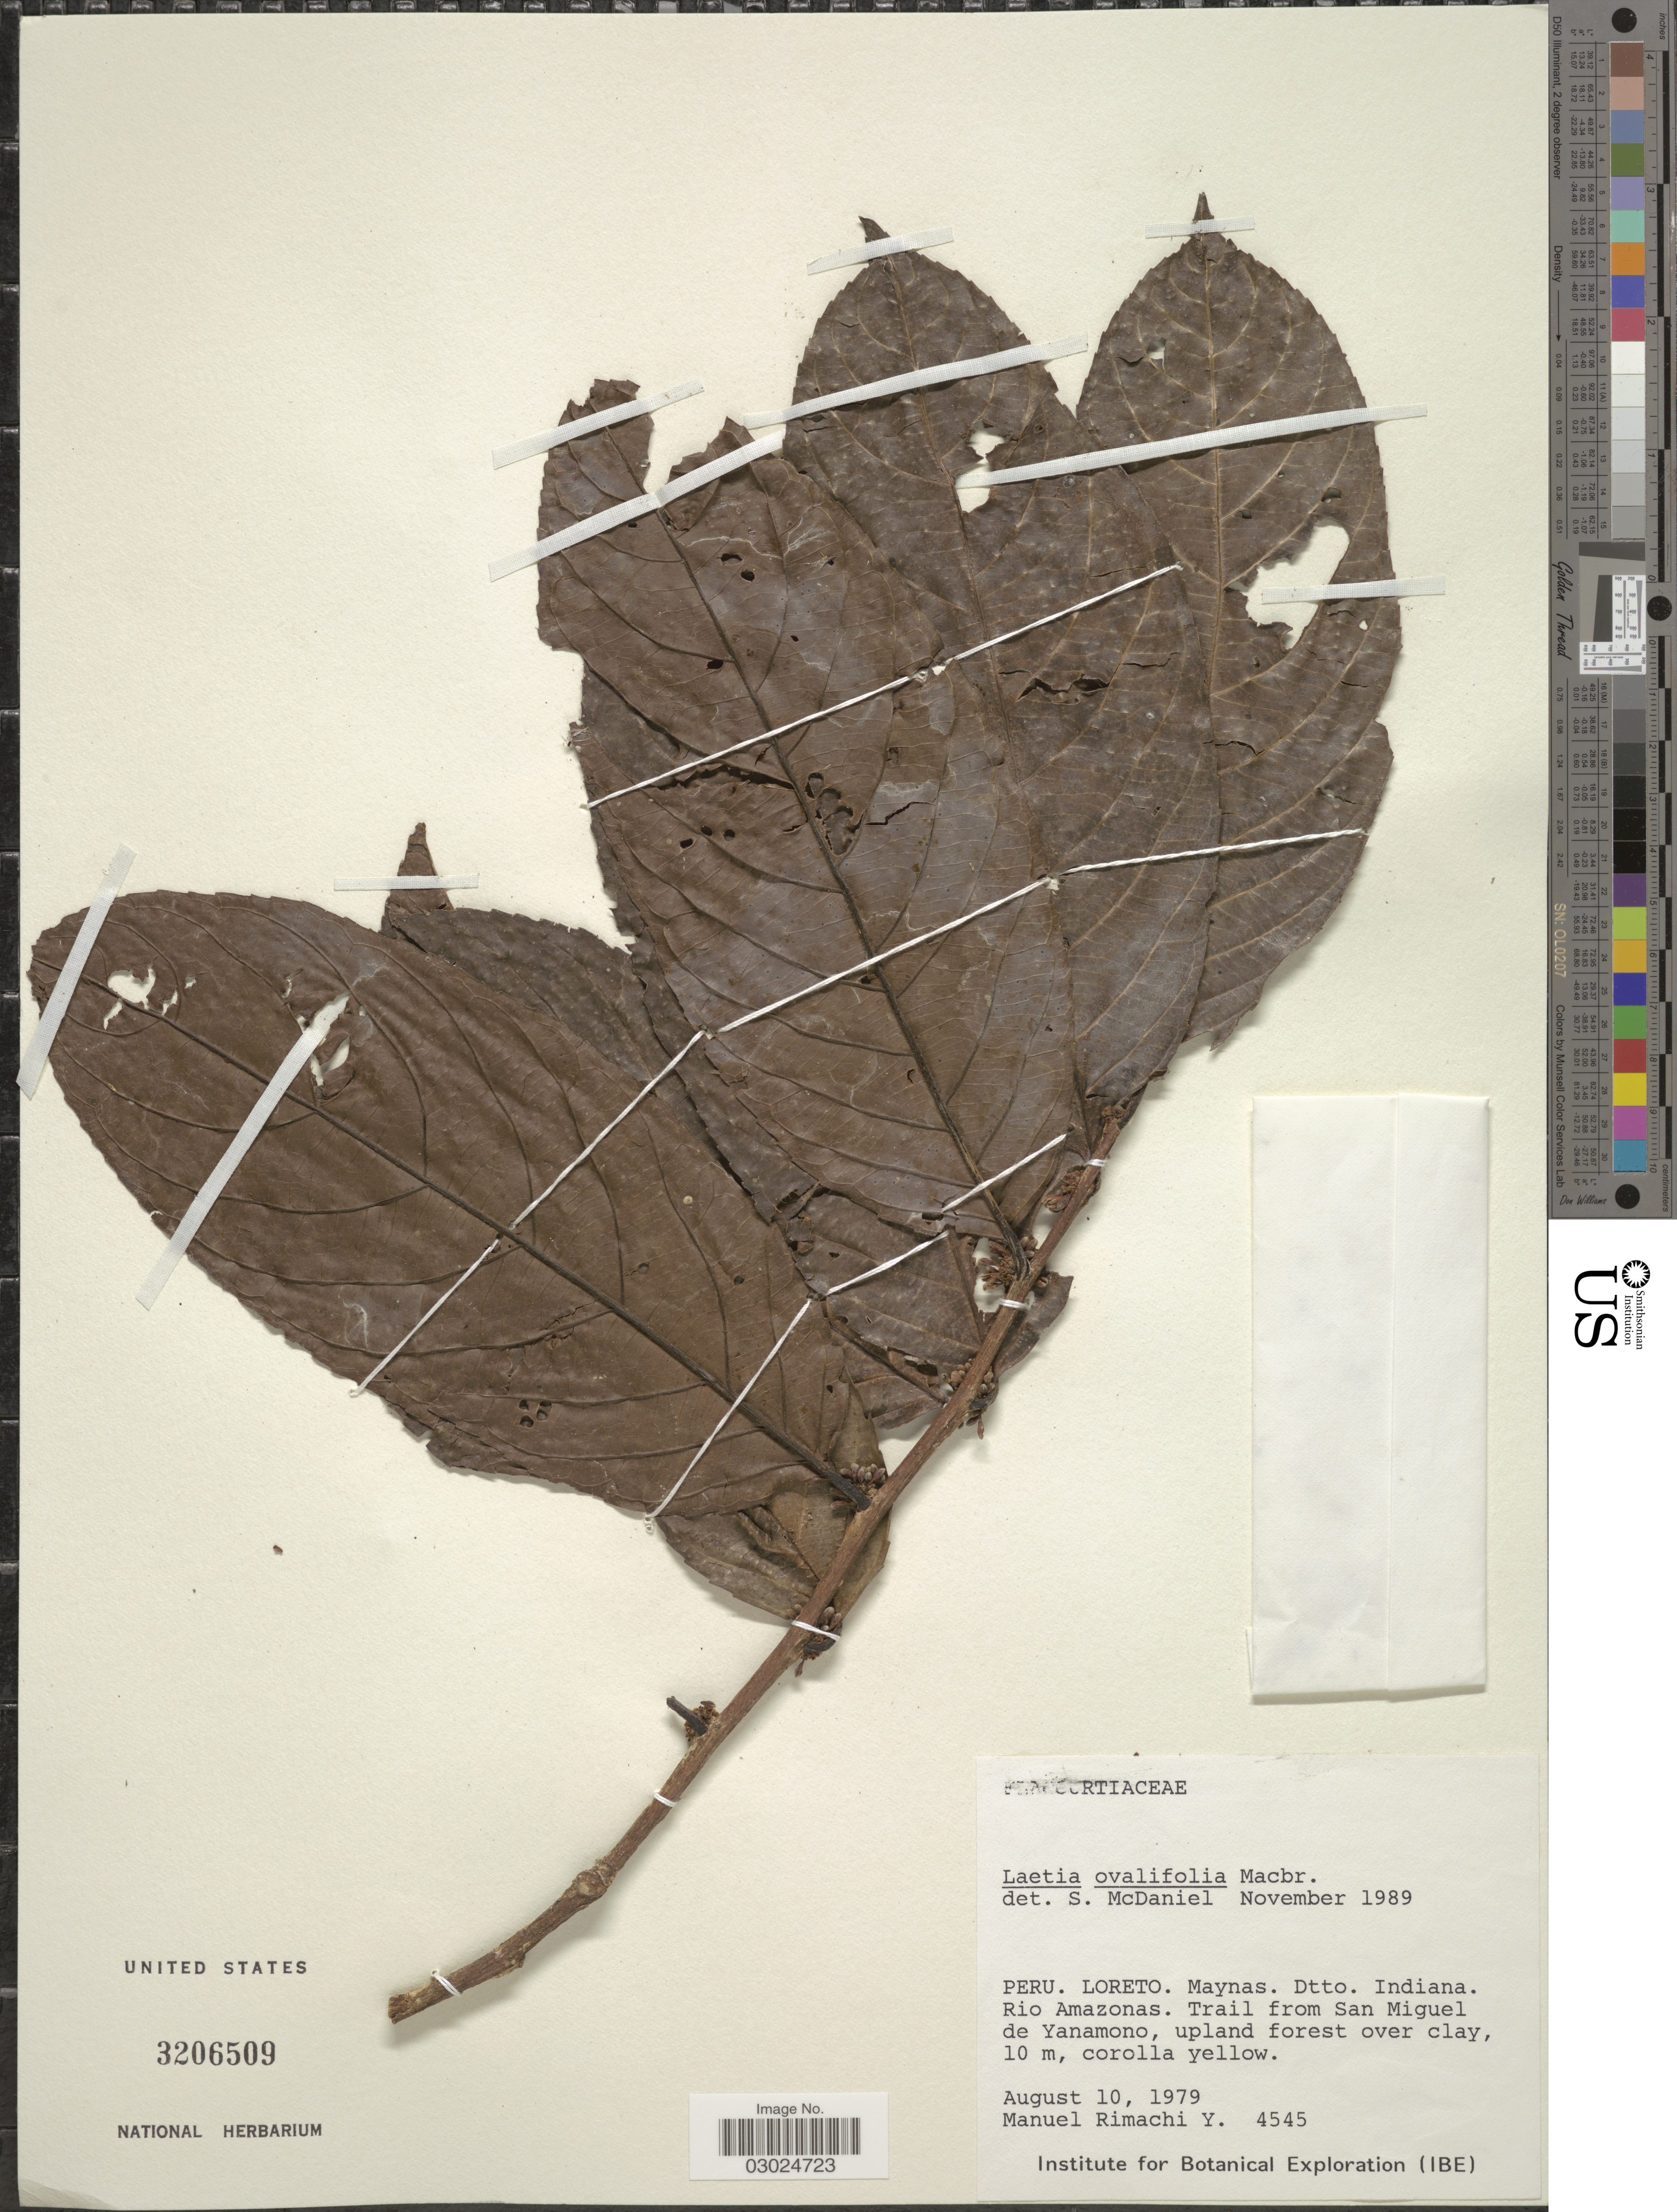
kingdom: Plantae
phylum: Tracheophyta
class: Magnoliopsida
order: Malpighiales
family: Salicaceae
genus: Irenodendron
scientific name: Irenodendron ovalifolium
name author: (J.F. Macbr.) M.H. Alford & Dement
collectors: M. Rimachi Y.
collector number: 4545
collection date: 1979-08-10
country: Peru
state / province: Loreto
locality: Maynas. Dtto. Indiana. Rio Amazonas. Trail from San Miguel de Yanamono.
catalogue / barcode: US 3206509